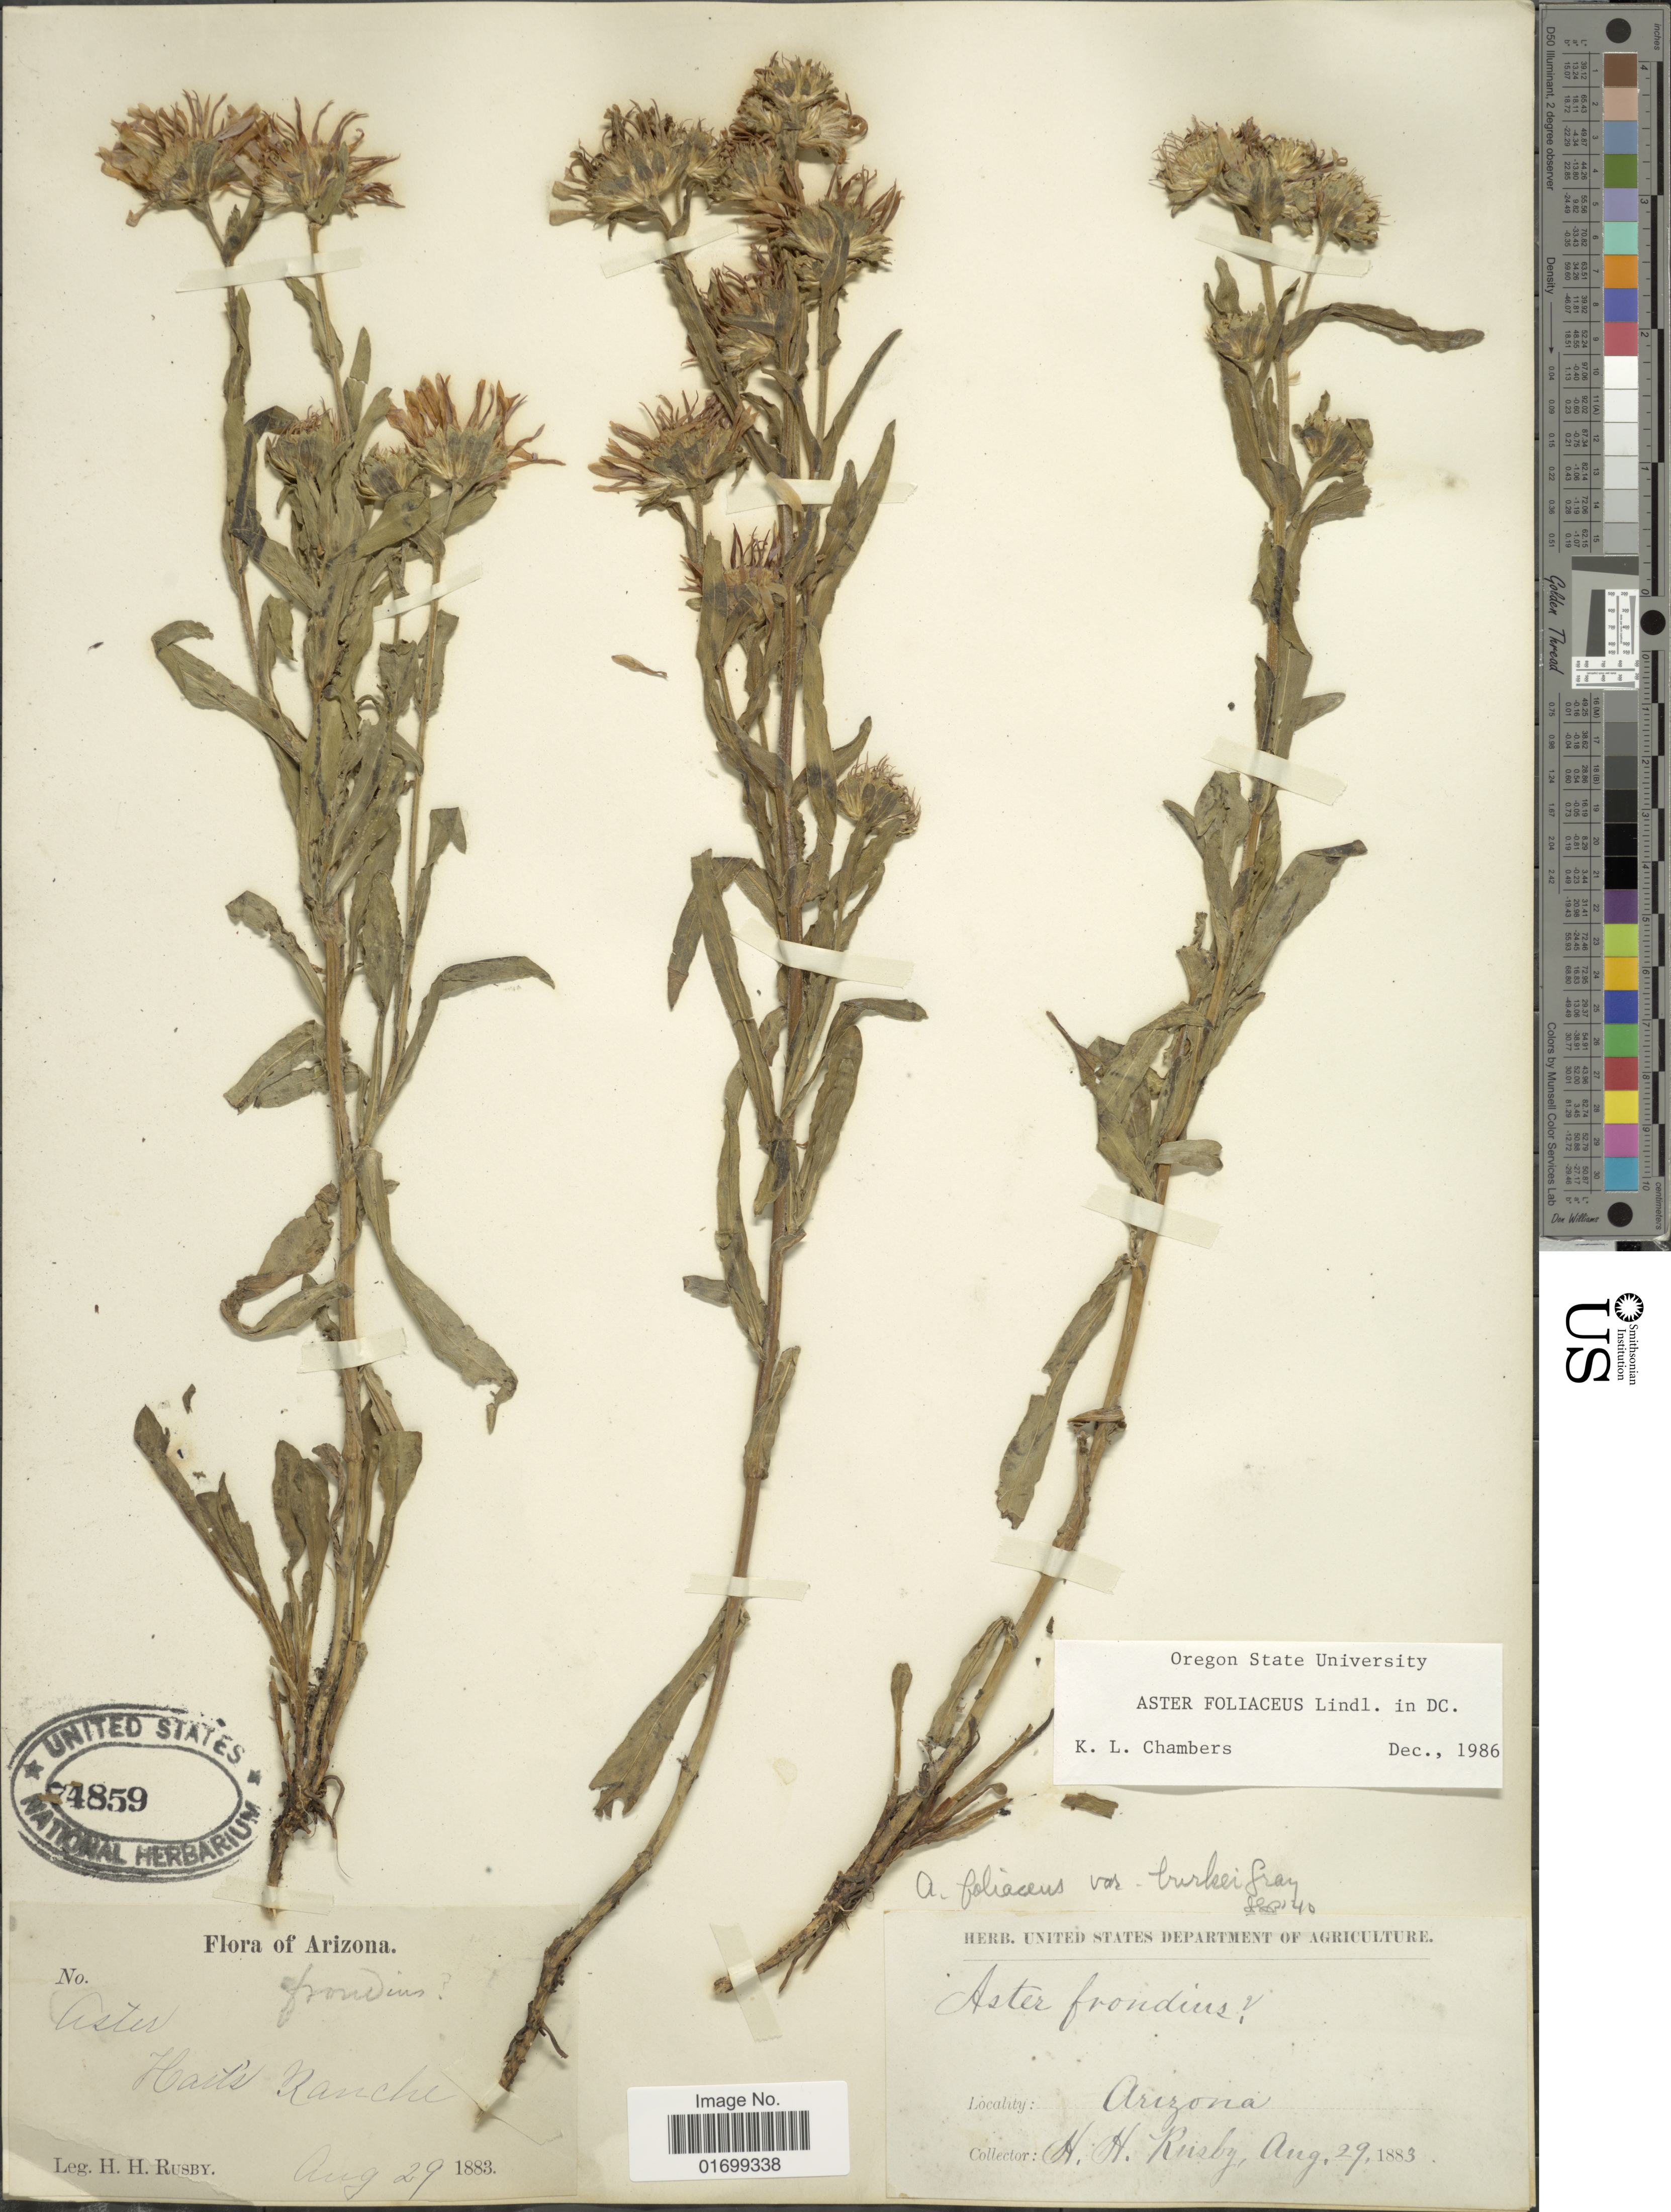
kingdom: Plantae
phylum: Tracheophyta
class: Magnoliopsida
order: Asterales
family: Asteraceae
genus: Symphyotrichum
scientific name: Symphyotrichum foliaceum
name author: (Lindl. ex DC.) G.L. Nesom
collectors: H. H. Rusby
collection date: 1883-08-29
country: United States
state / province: Arizona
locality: Harts Ranche.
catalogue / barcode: US 74859